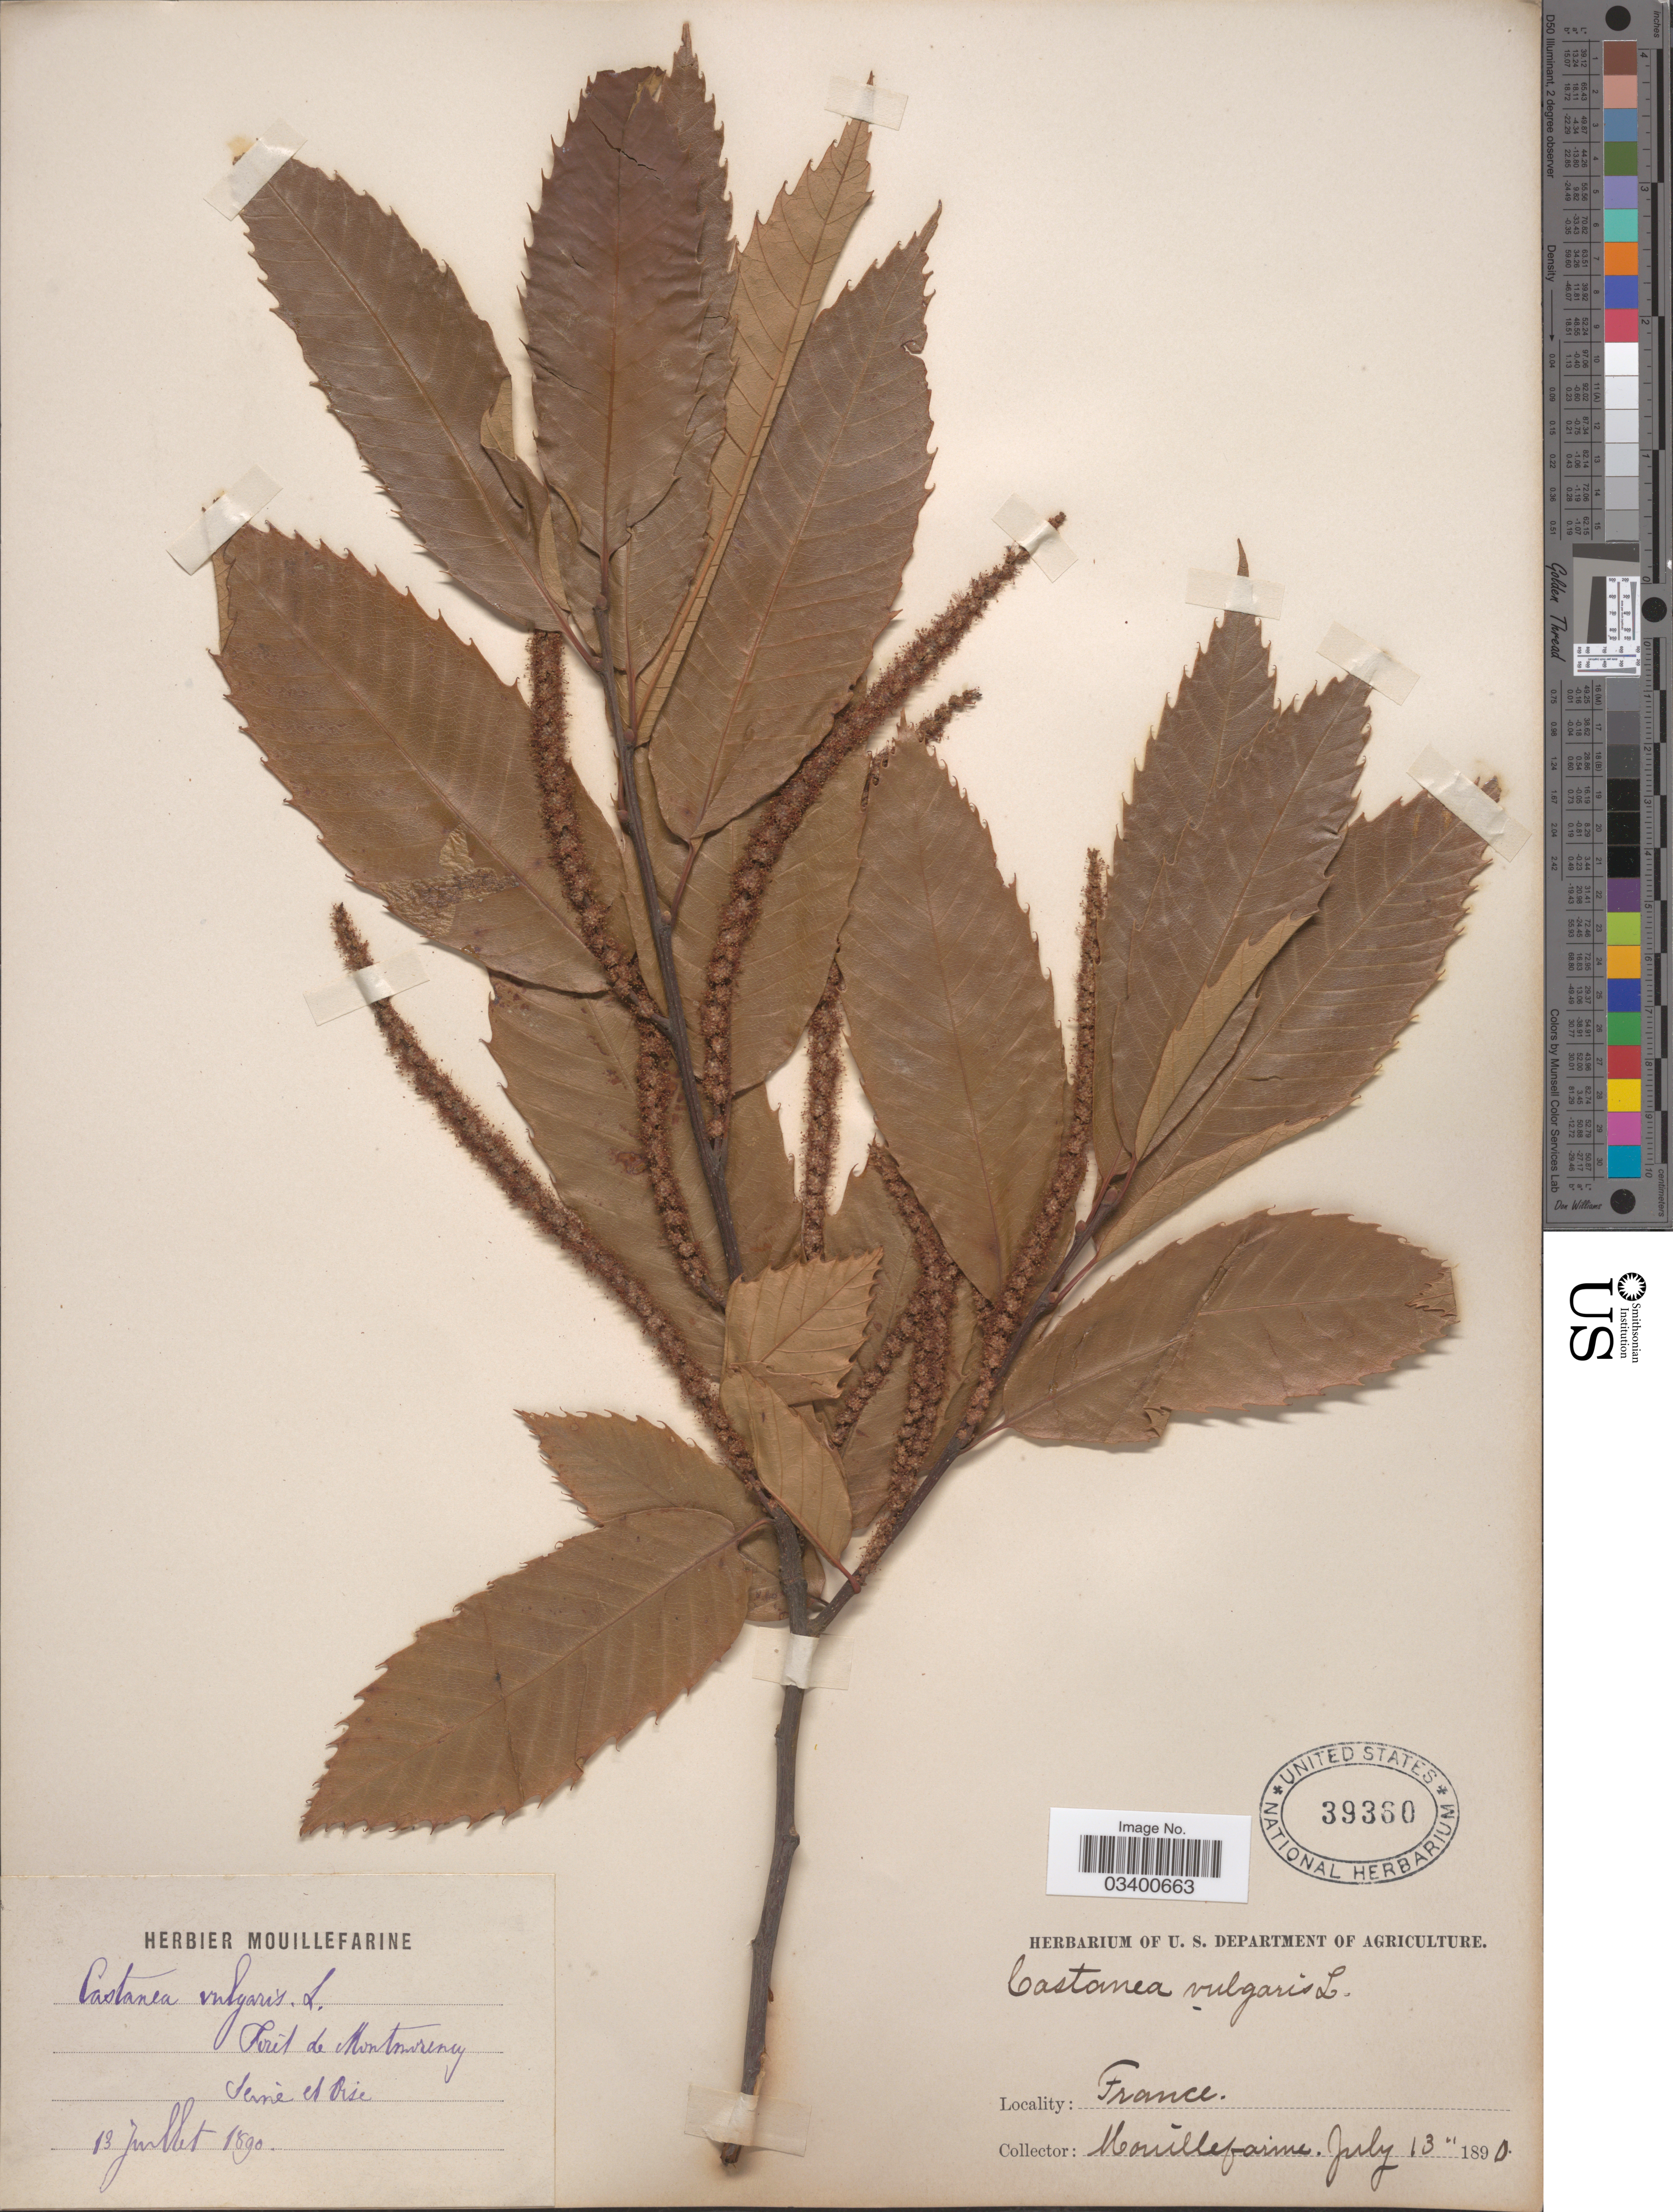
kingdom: Plantae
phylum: Tracheophyta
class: Magnoliopsida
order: Fagales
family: Fagaceae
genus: Castanea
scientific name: Castanea sativa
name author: Mill.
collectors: A. Mouillefarine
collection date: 1890-07-13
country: France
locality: Forêt de Montmorency. Seine et Oise.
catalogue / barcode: US 39360